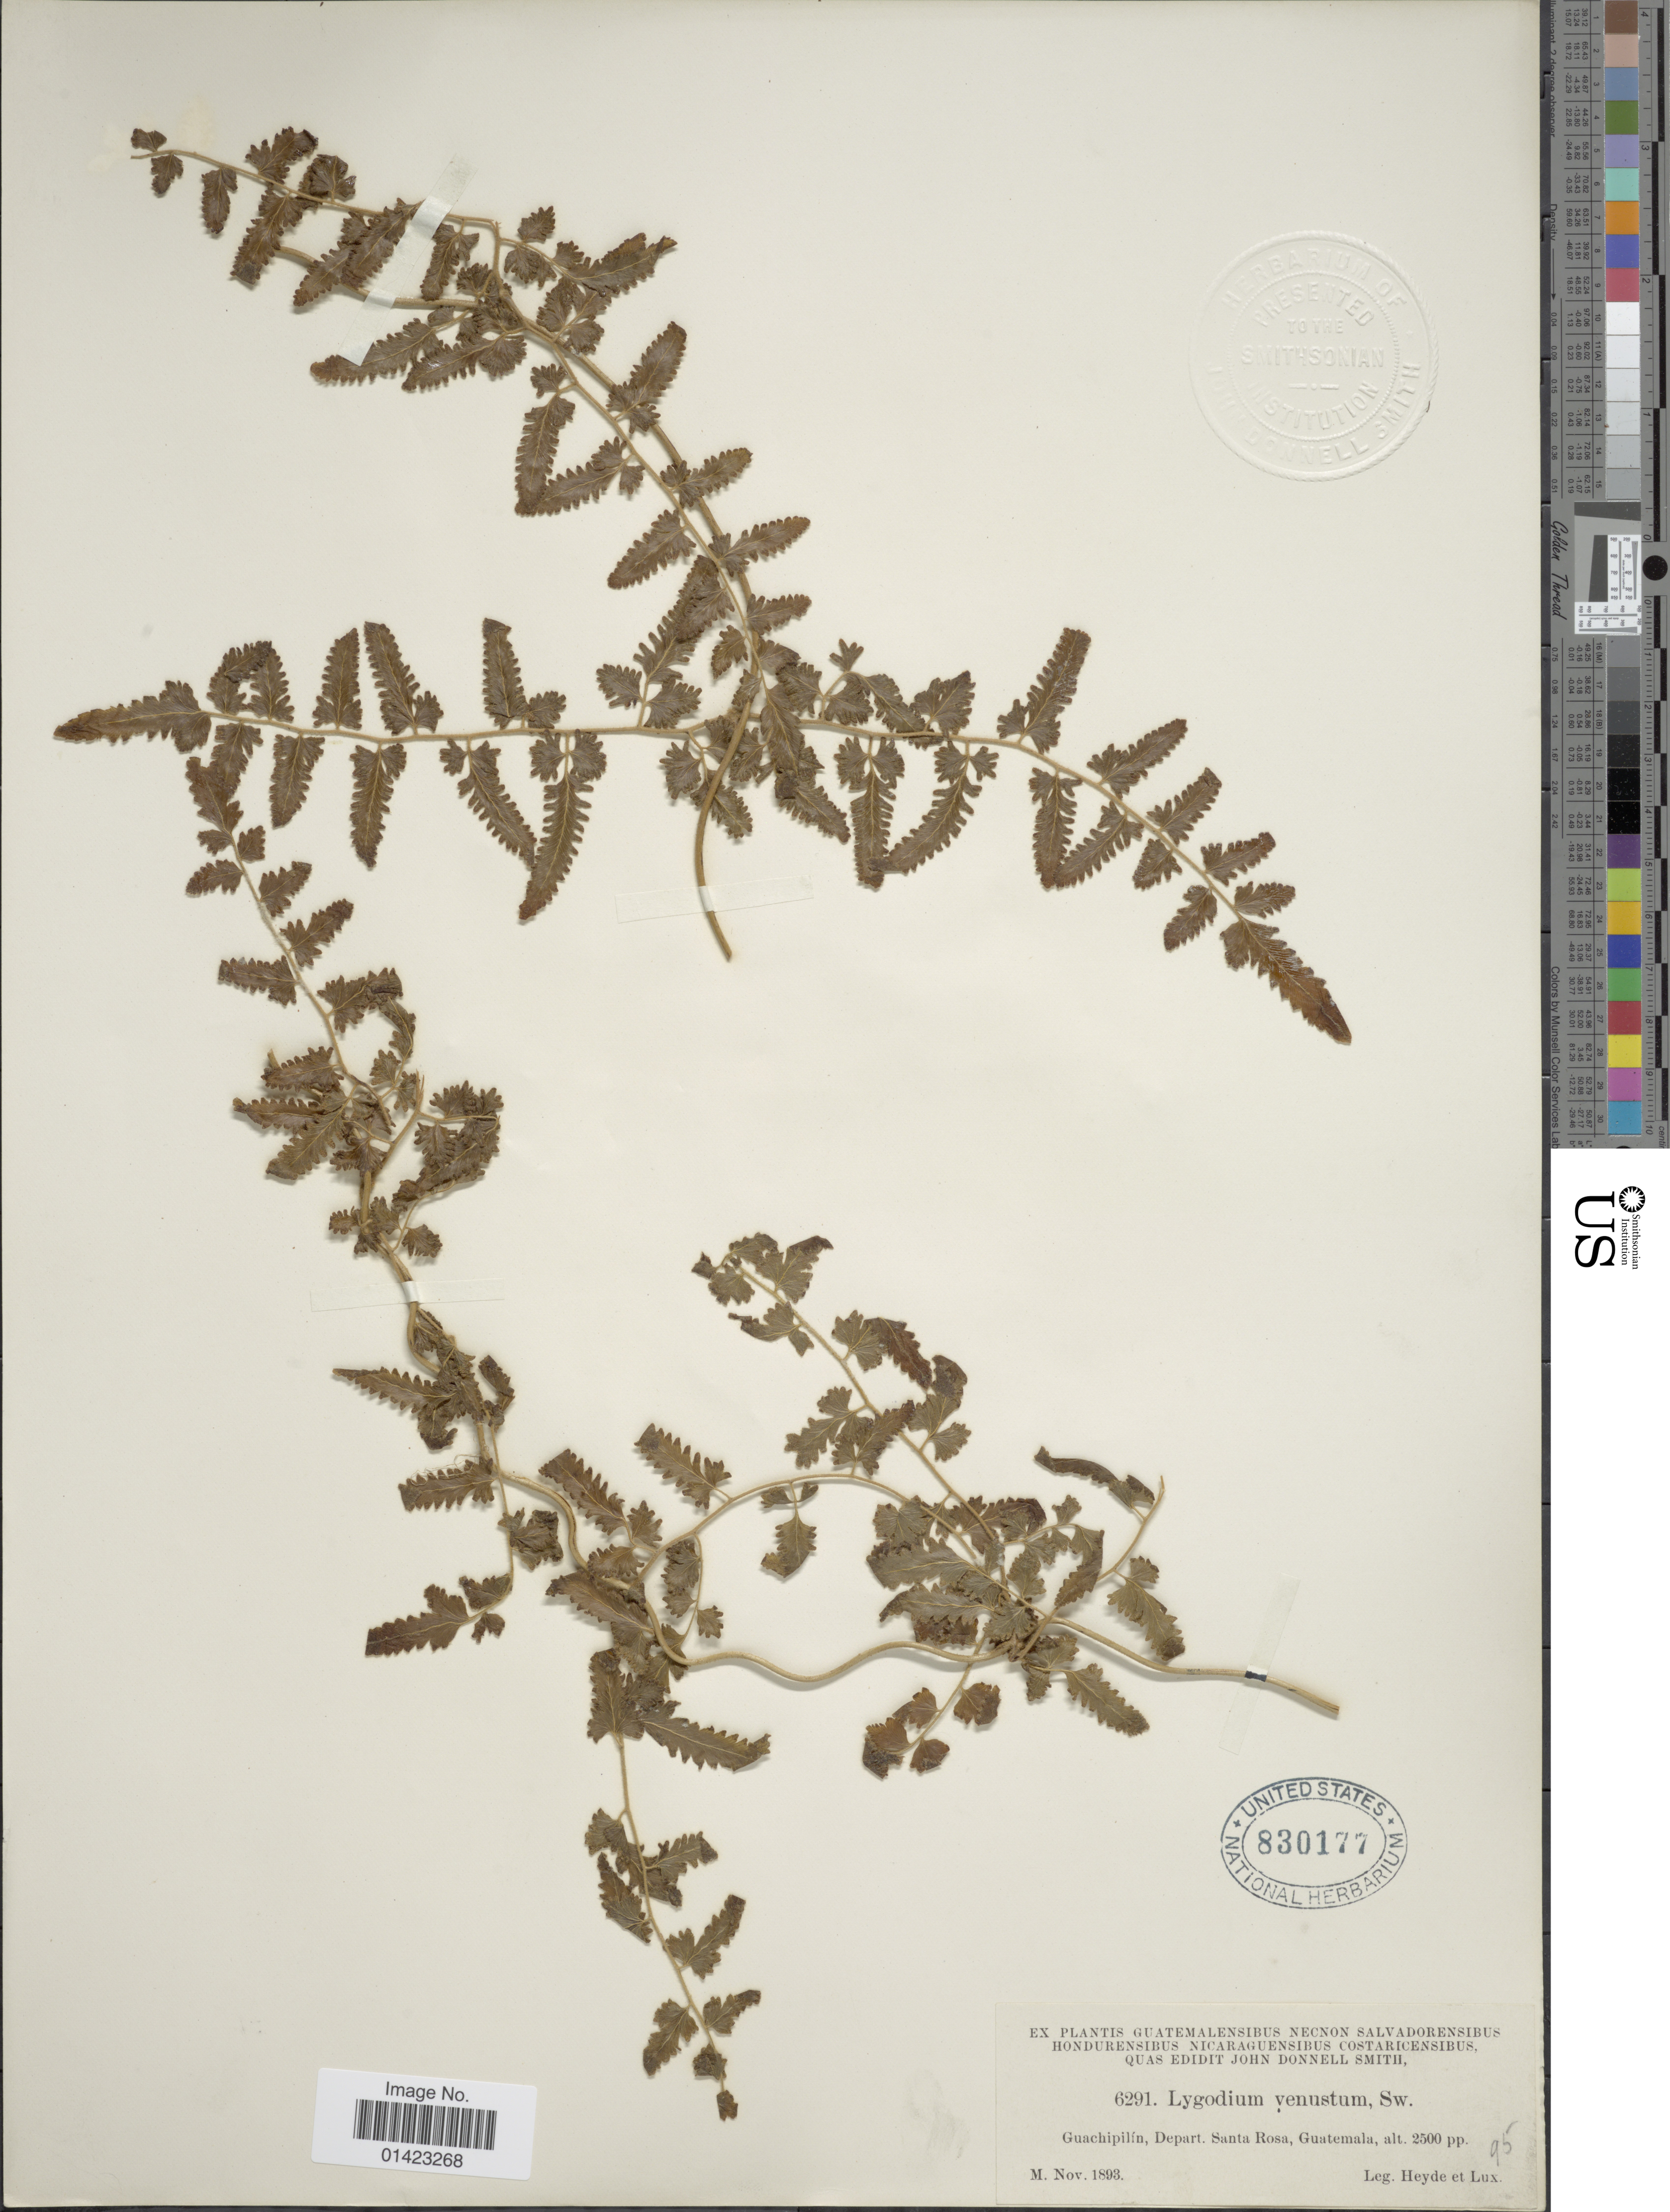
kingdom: Plantae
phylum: Tracheophyta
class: Polypodiopsida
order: Schizaeales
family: Lygodiaceae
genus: Lygodium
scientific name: Lygodium venustum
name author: Sw.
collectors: Heyde & Lux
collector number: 6291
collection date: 1893-11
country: Guatemala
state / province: Santa Rosa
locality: Guachipilín, Depart. Santa Rosa, Guatemala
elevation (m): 762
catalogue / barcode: US 830177